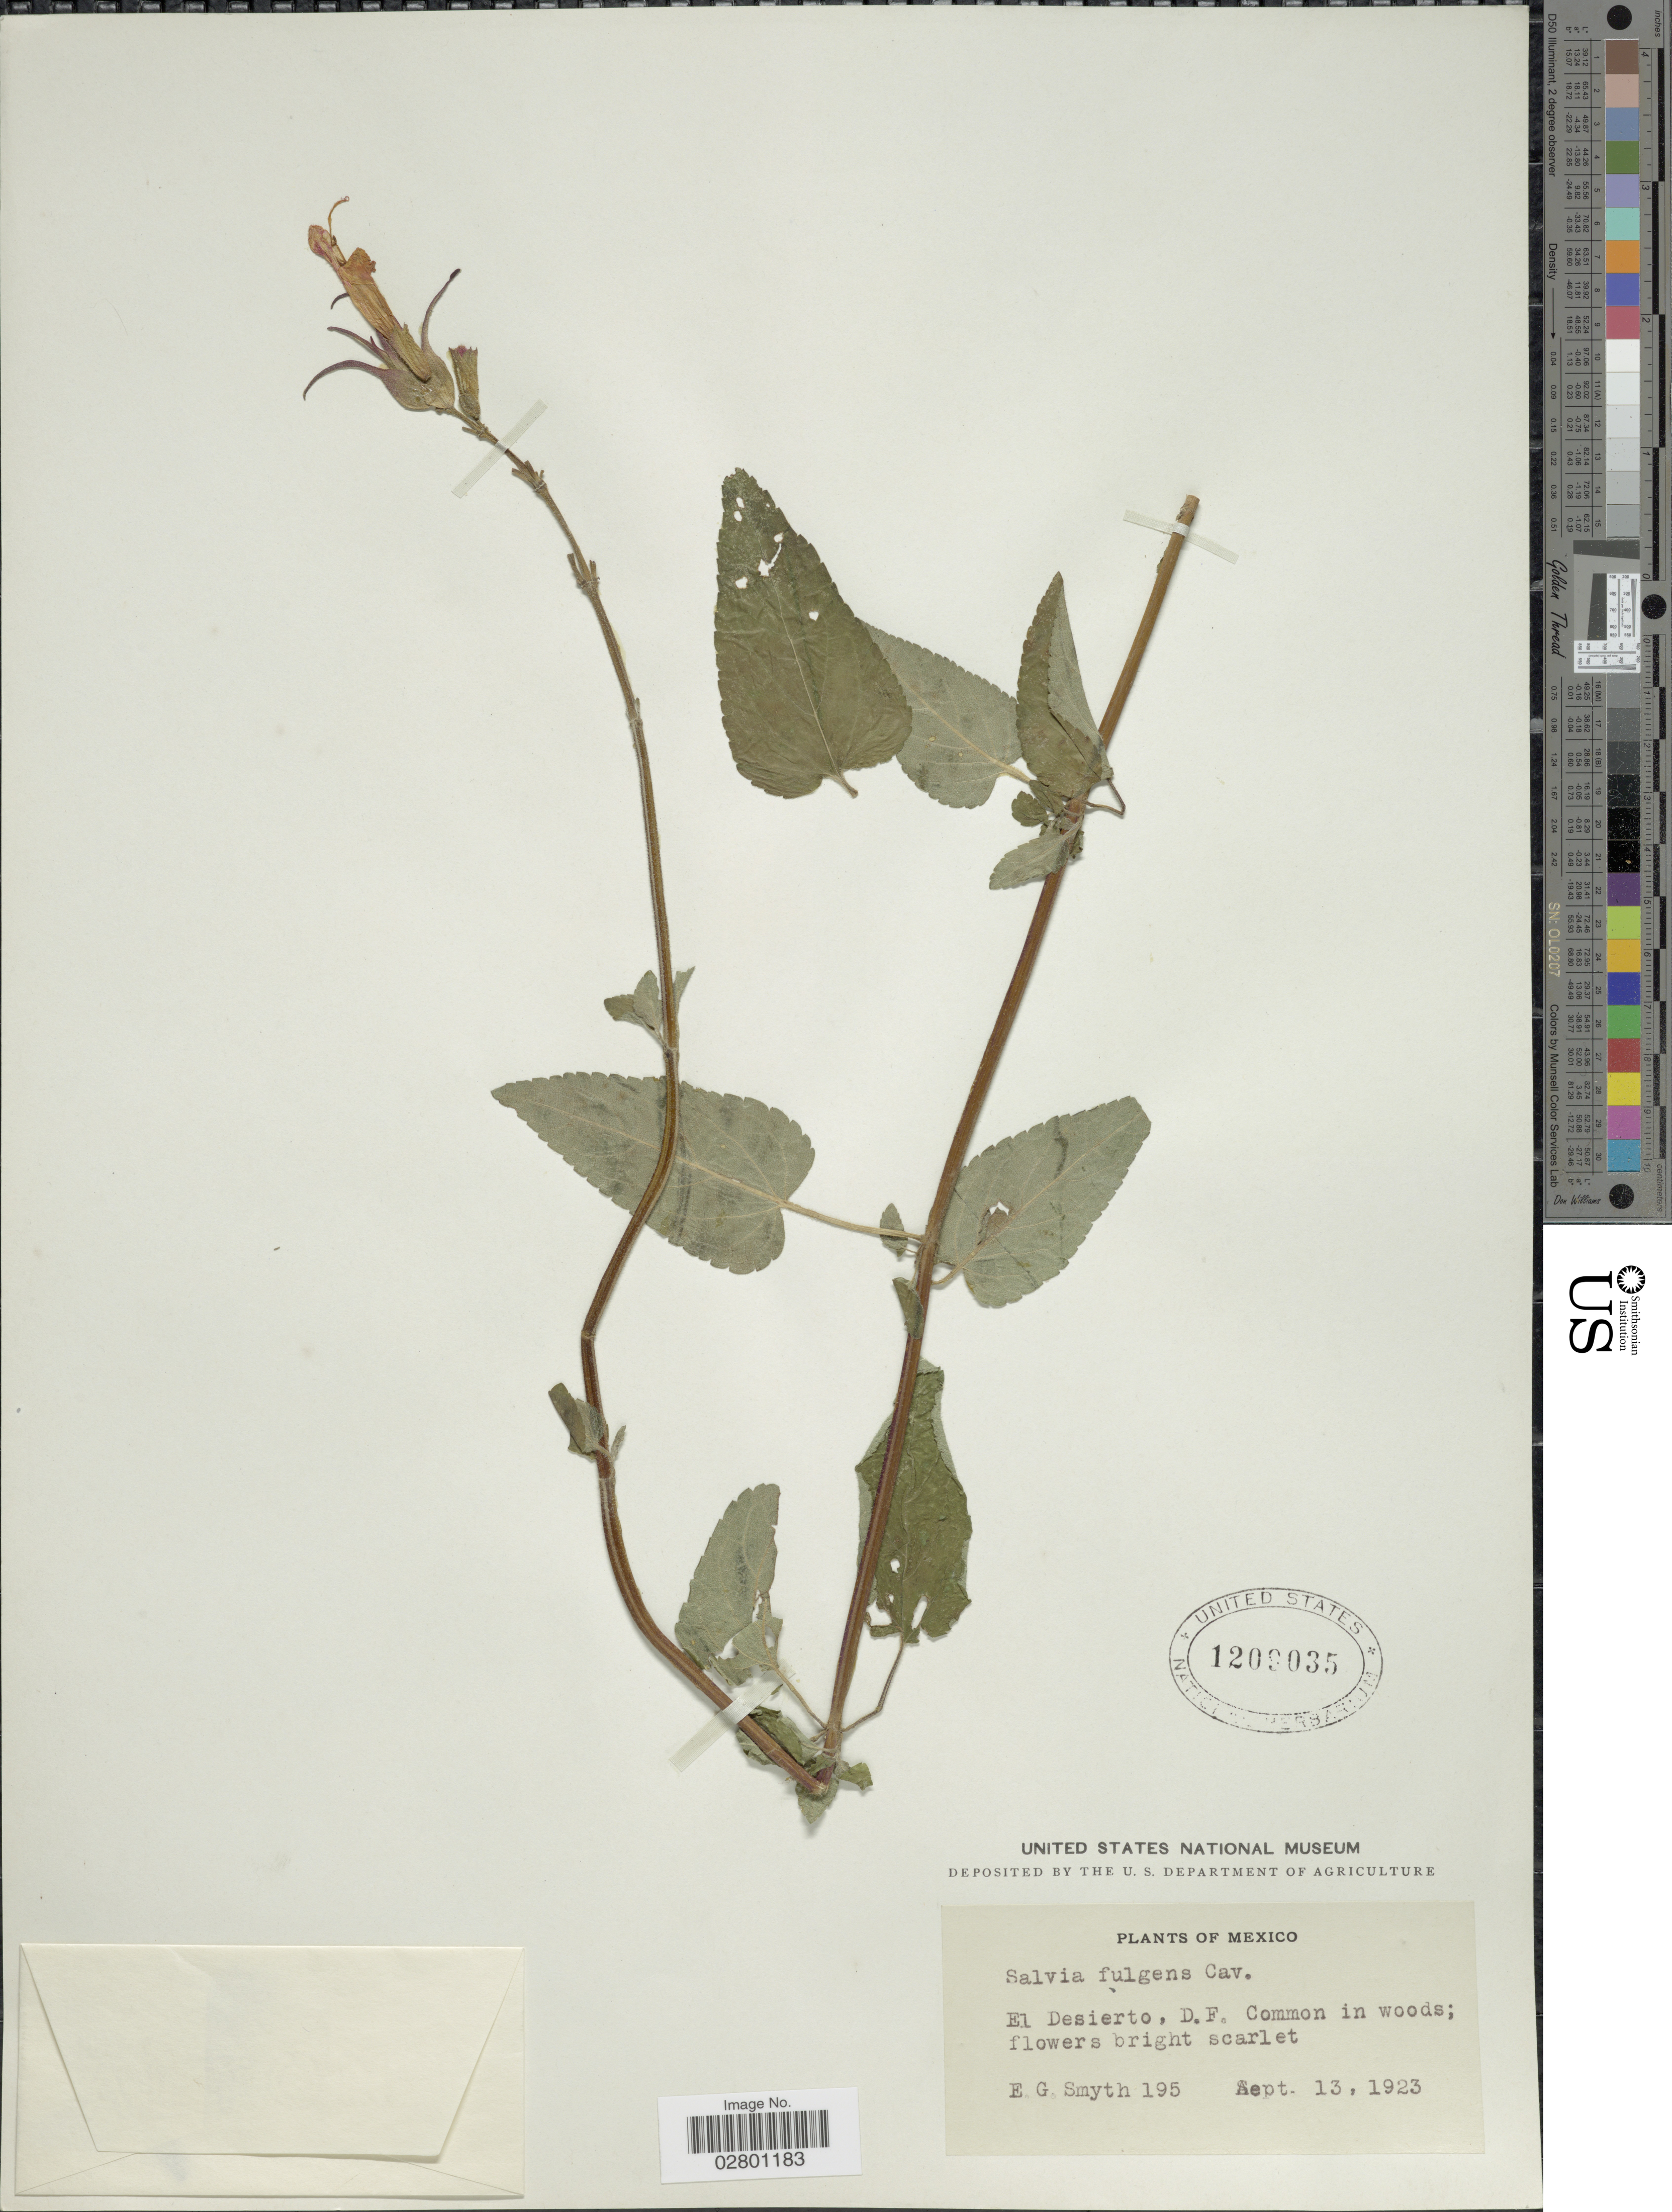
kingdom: Plantae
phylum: Tracheophyta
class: Magnoliopsida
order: Lamiales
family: Lamiaceae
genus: Salvia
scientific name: Salvia fulgens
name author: Cav.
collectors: E. Smyth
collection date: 1923-09-13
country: Mexico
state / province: Distrito Federal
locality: El Desierto, D.F.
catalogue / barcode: US 1209035